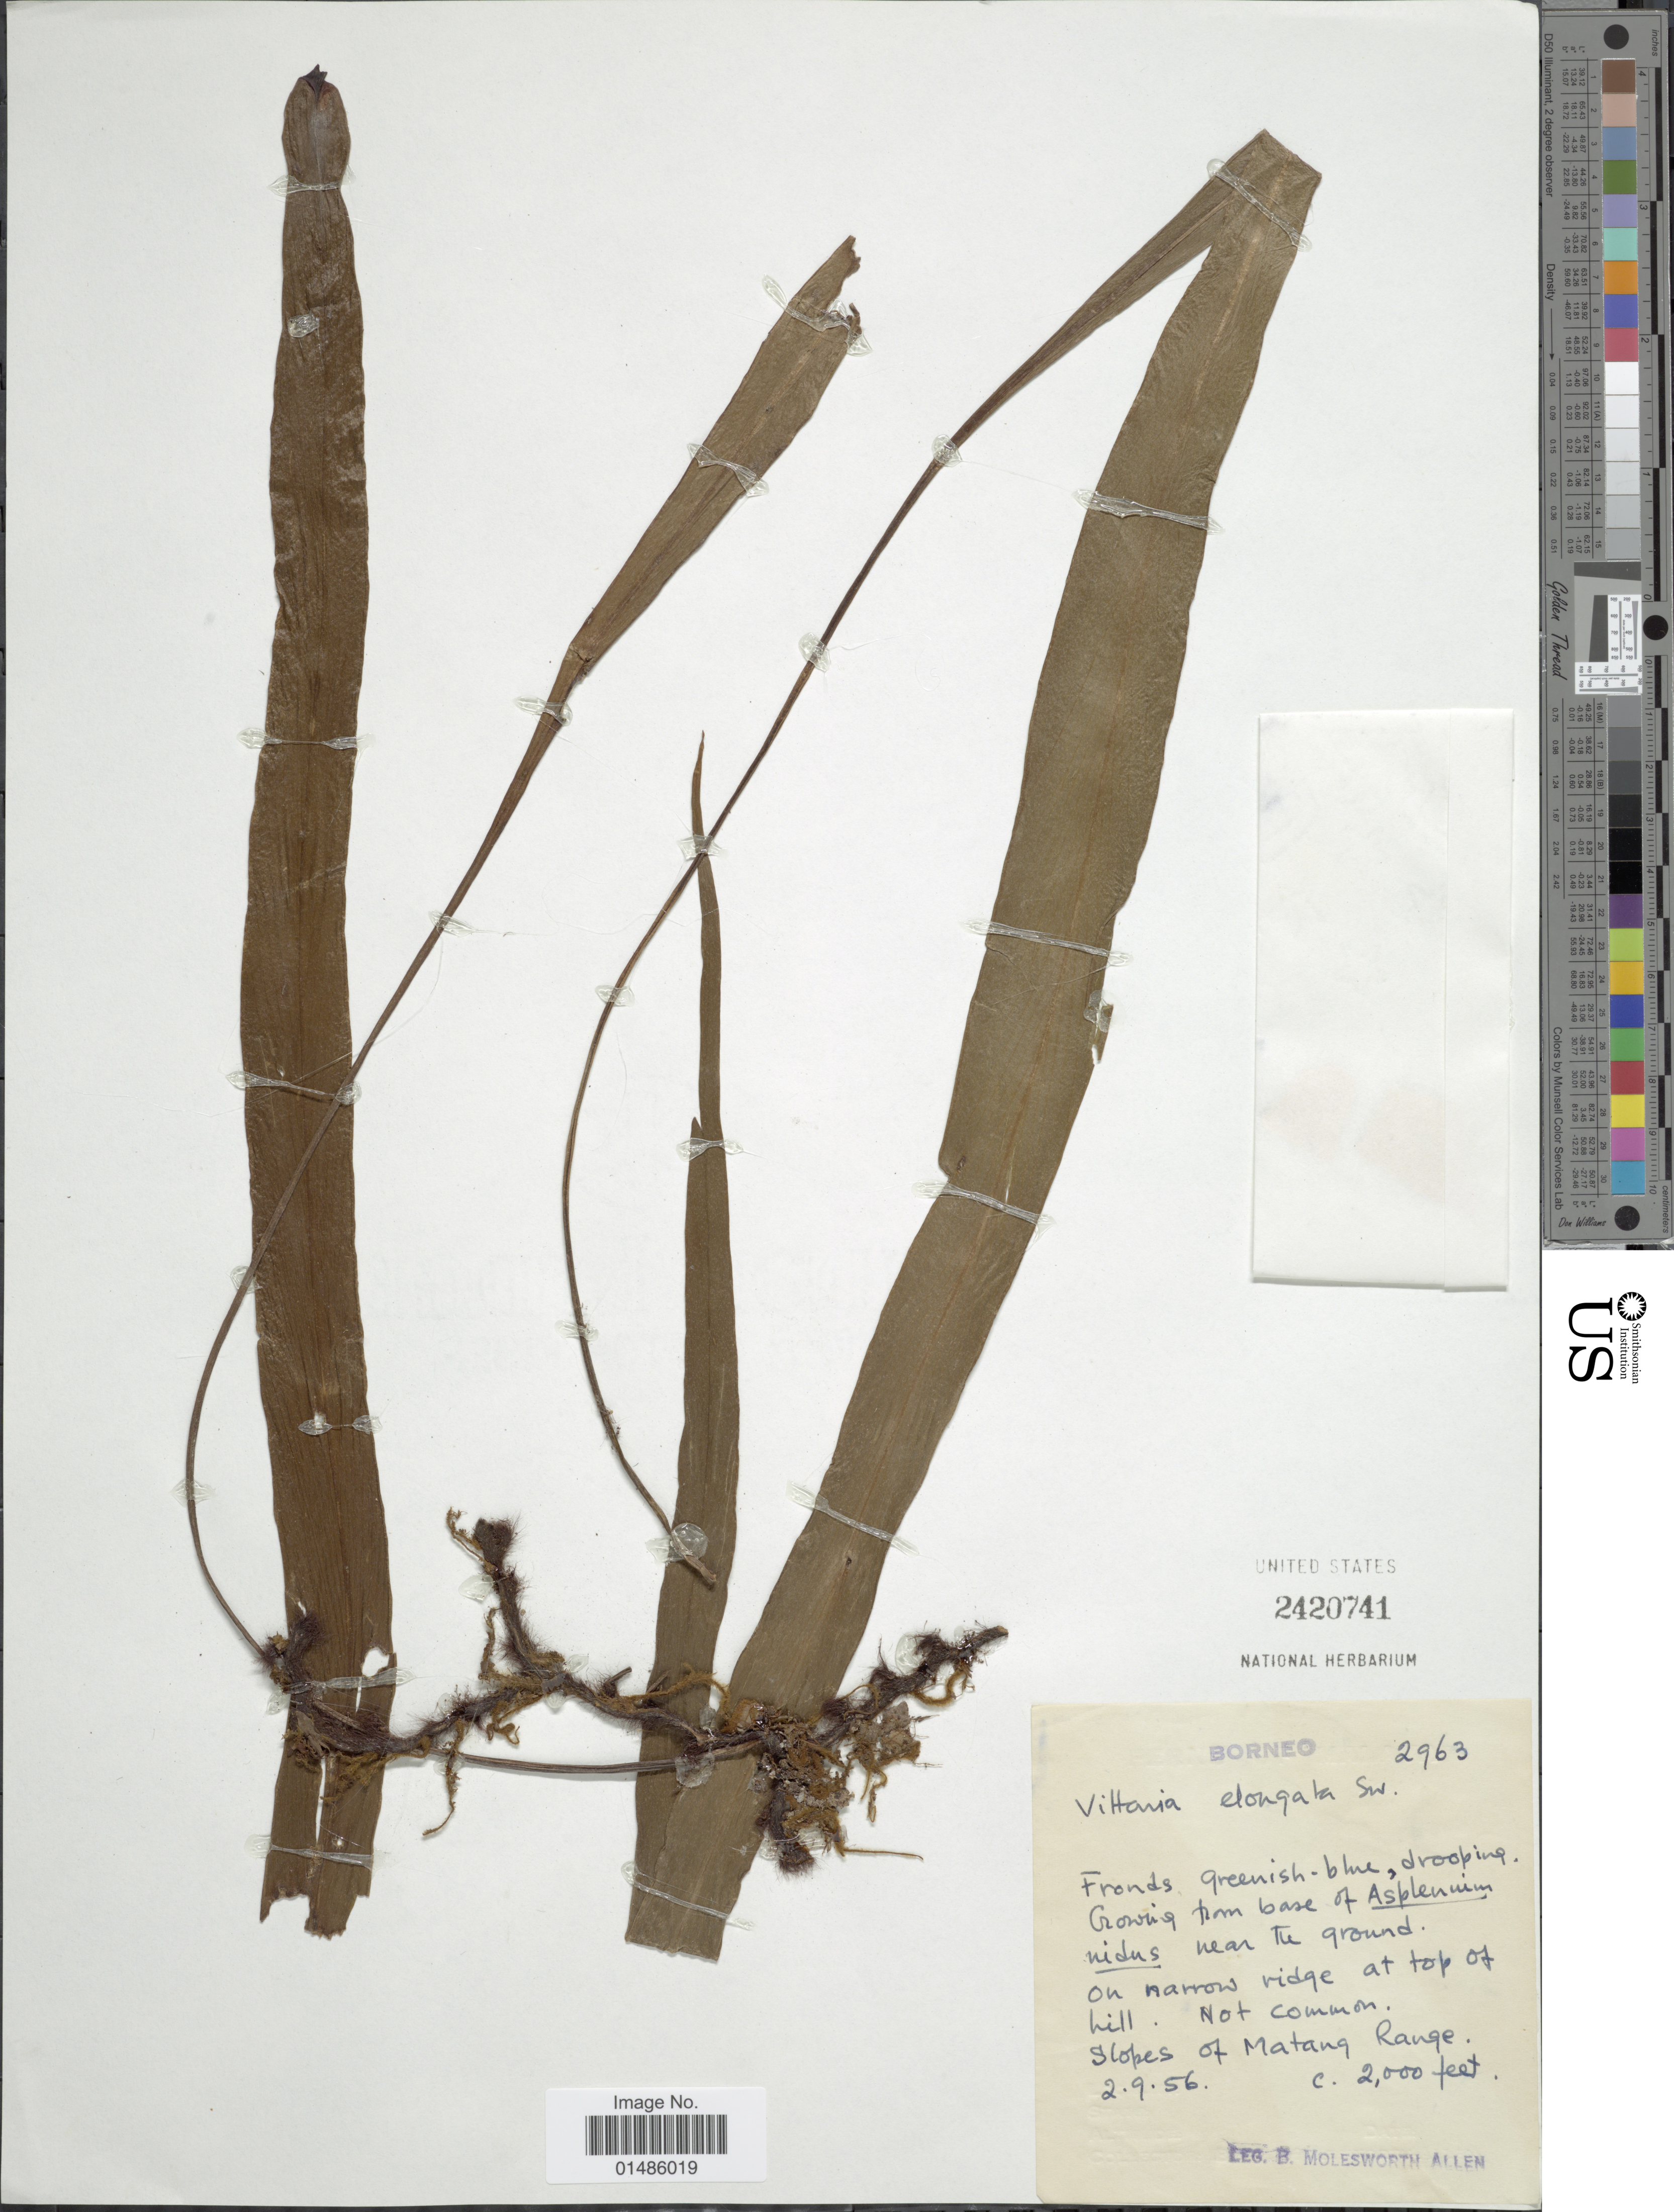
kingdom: Plantae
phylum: Tracheophyta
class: Polypodiopsida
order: Polypodiales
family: Pteridaceae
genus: Haplopteris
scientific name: Haplopteris elongata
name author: (Sw.) Crane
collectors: B. E. G. Molesworth-Allen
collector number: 2963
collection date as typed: Transcribed d/m/y: 2/9/56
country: Indonesia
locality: Borneo. On narrow ridge at top of hill. Slopes of Matang Range.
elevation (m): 610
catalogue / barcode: US 2420741